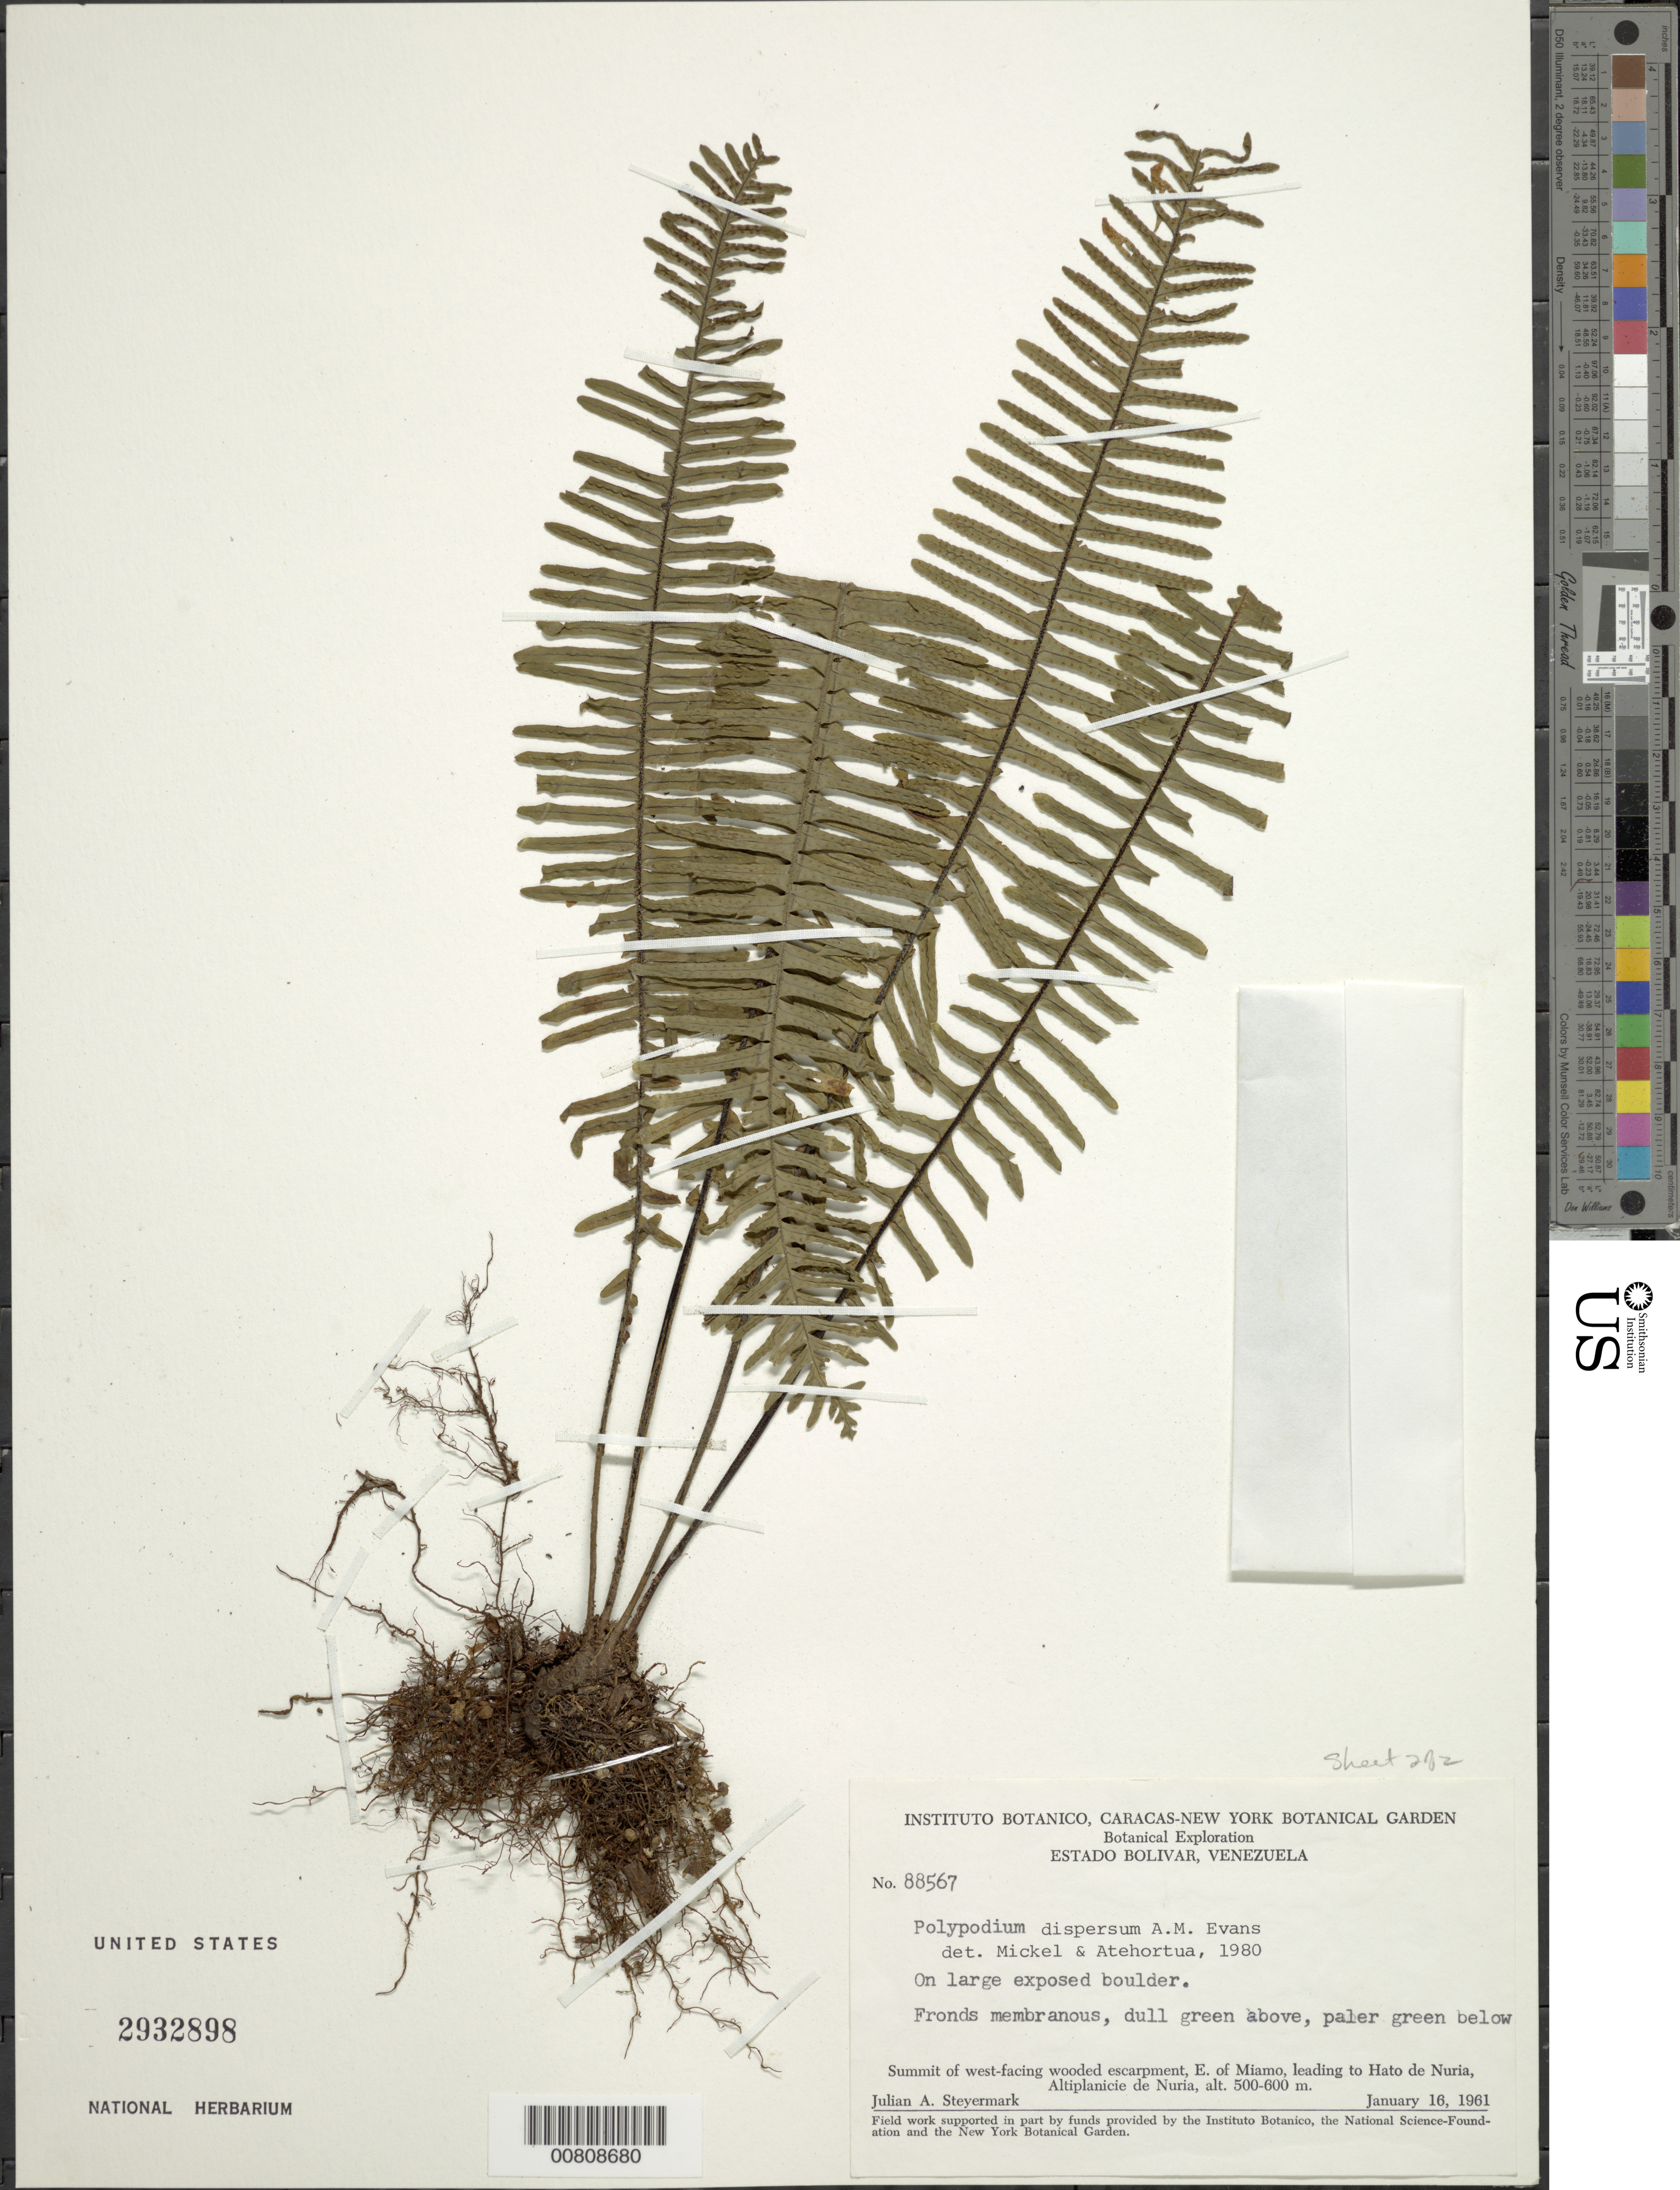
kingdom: Plantae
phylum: Tracheophyta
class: Polypodiopsida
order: Polypodiales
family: Polypodiaceae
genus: Pecluma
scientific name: Pecluma dispersa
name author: (A.M. Evans) M.G. Price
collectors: J. Steyermark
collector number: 88567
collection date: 1961-01-16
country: Venezuela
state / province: Bolivar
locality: Summit of west-facing wooded escarpment, E. of Miamo, leading hato de Nuria, Altiplancie de Nuria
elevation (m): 500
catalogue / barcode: US 2932898